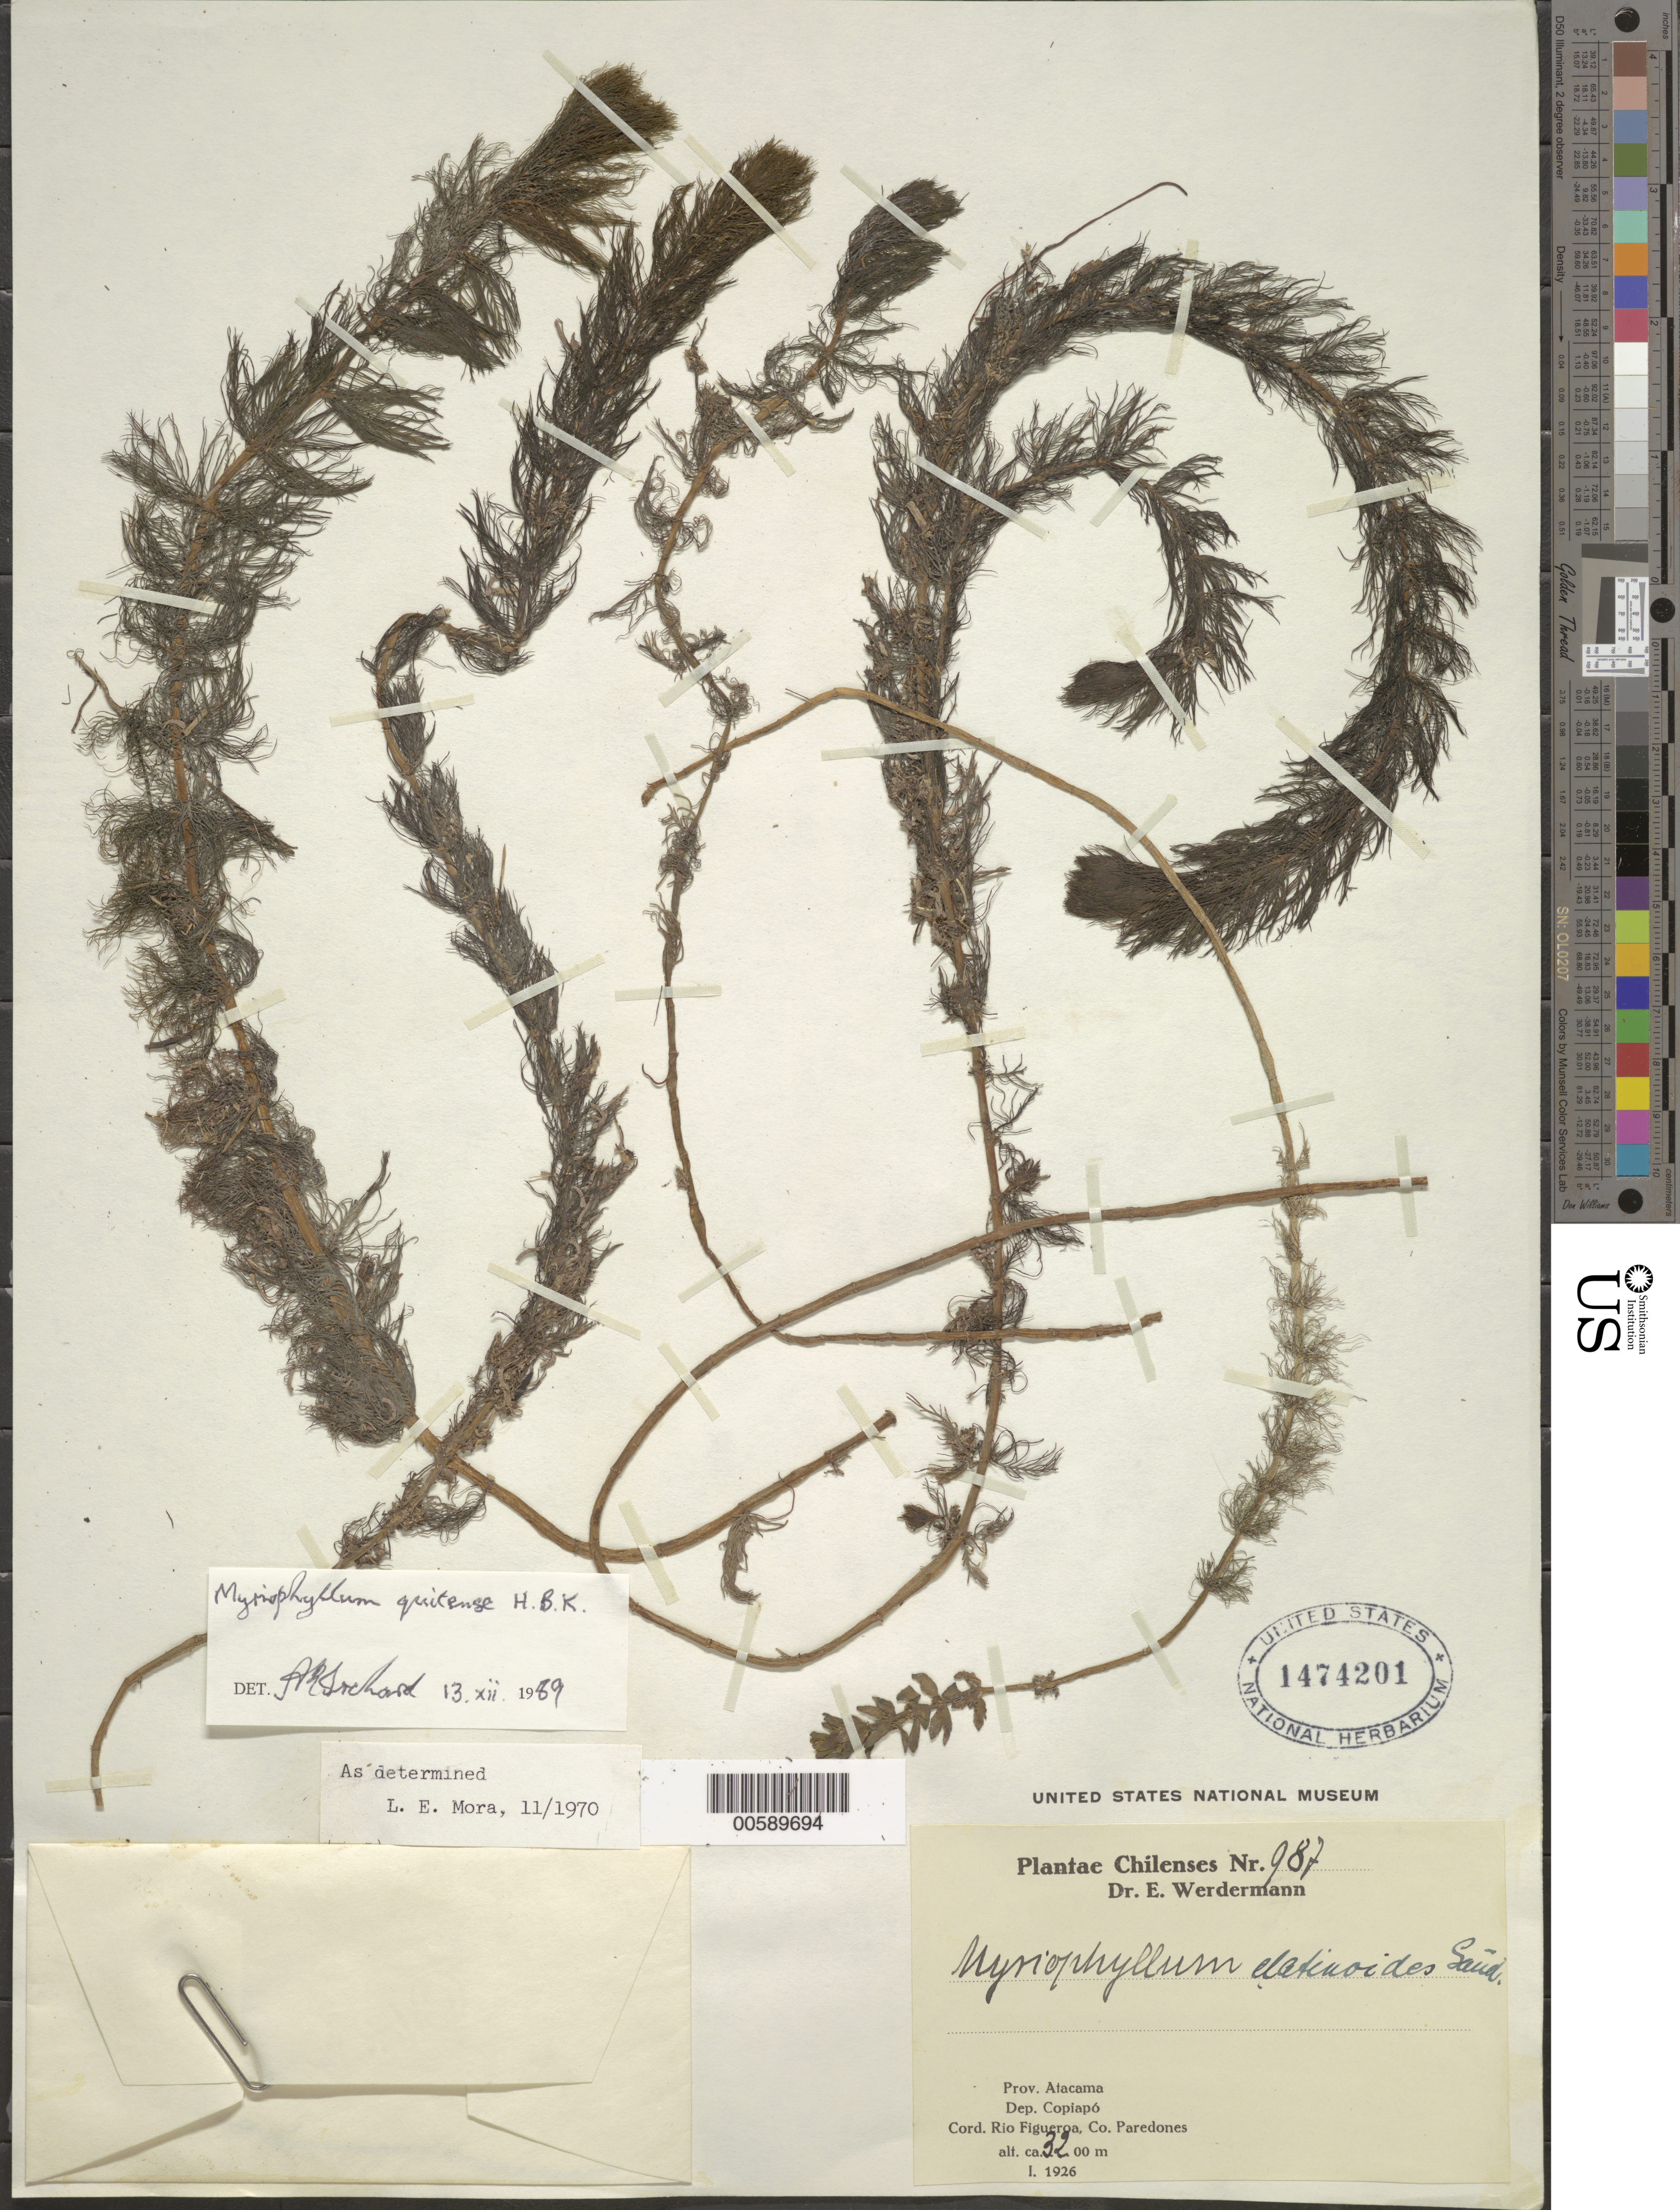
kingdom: Plantae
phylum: Tracheophyta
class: Magnoliopsida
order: Saxifragales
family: Haloragaceae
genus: Myriophyllum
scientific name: Myriophyllum quitense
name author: Kunth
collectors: E. Werdermann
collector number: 987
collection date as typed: Jan 1926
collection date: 1926-01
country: Chile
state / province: Atacama (III)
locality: Copiapo, Rio Figueroa, Co. Paredones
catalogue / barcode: US 1474201